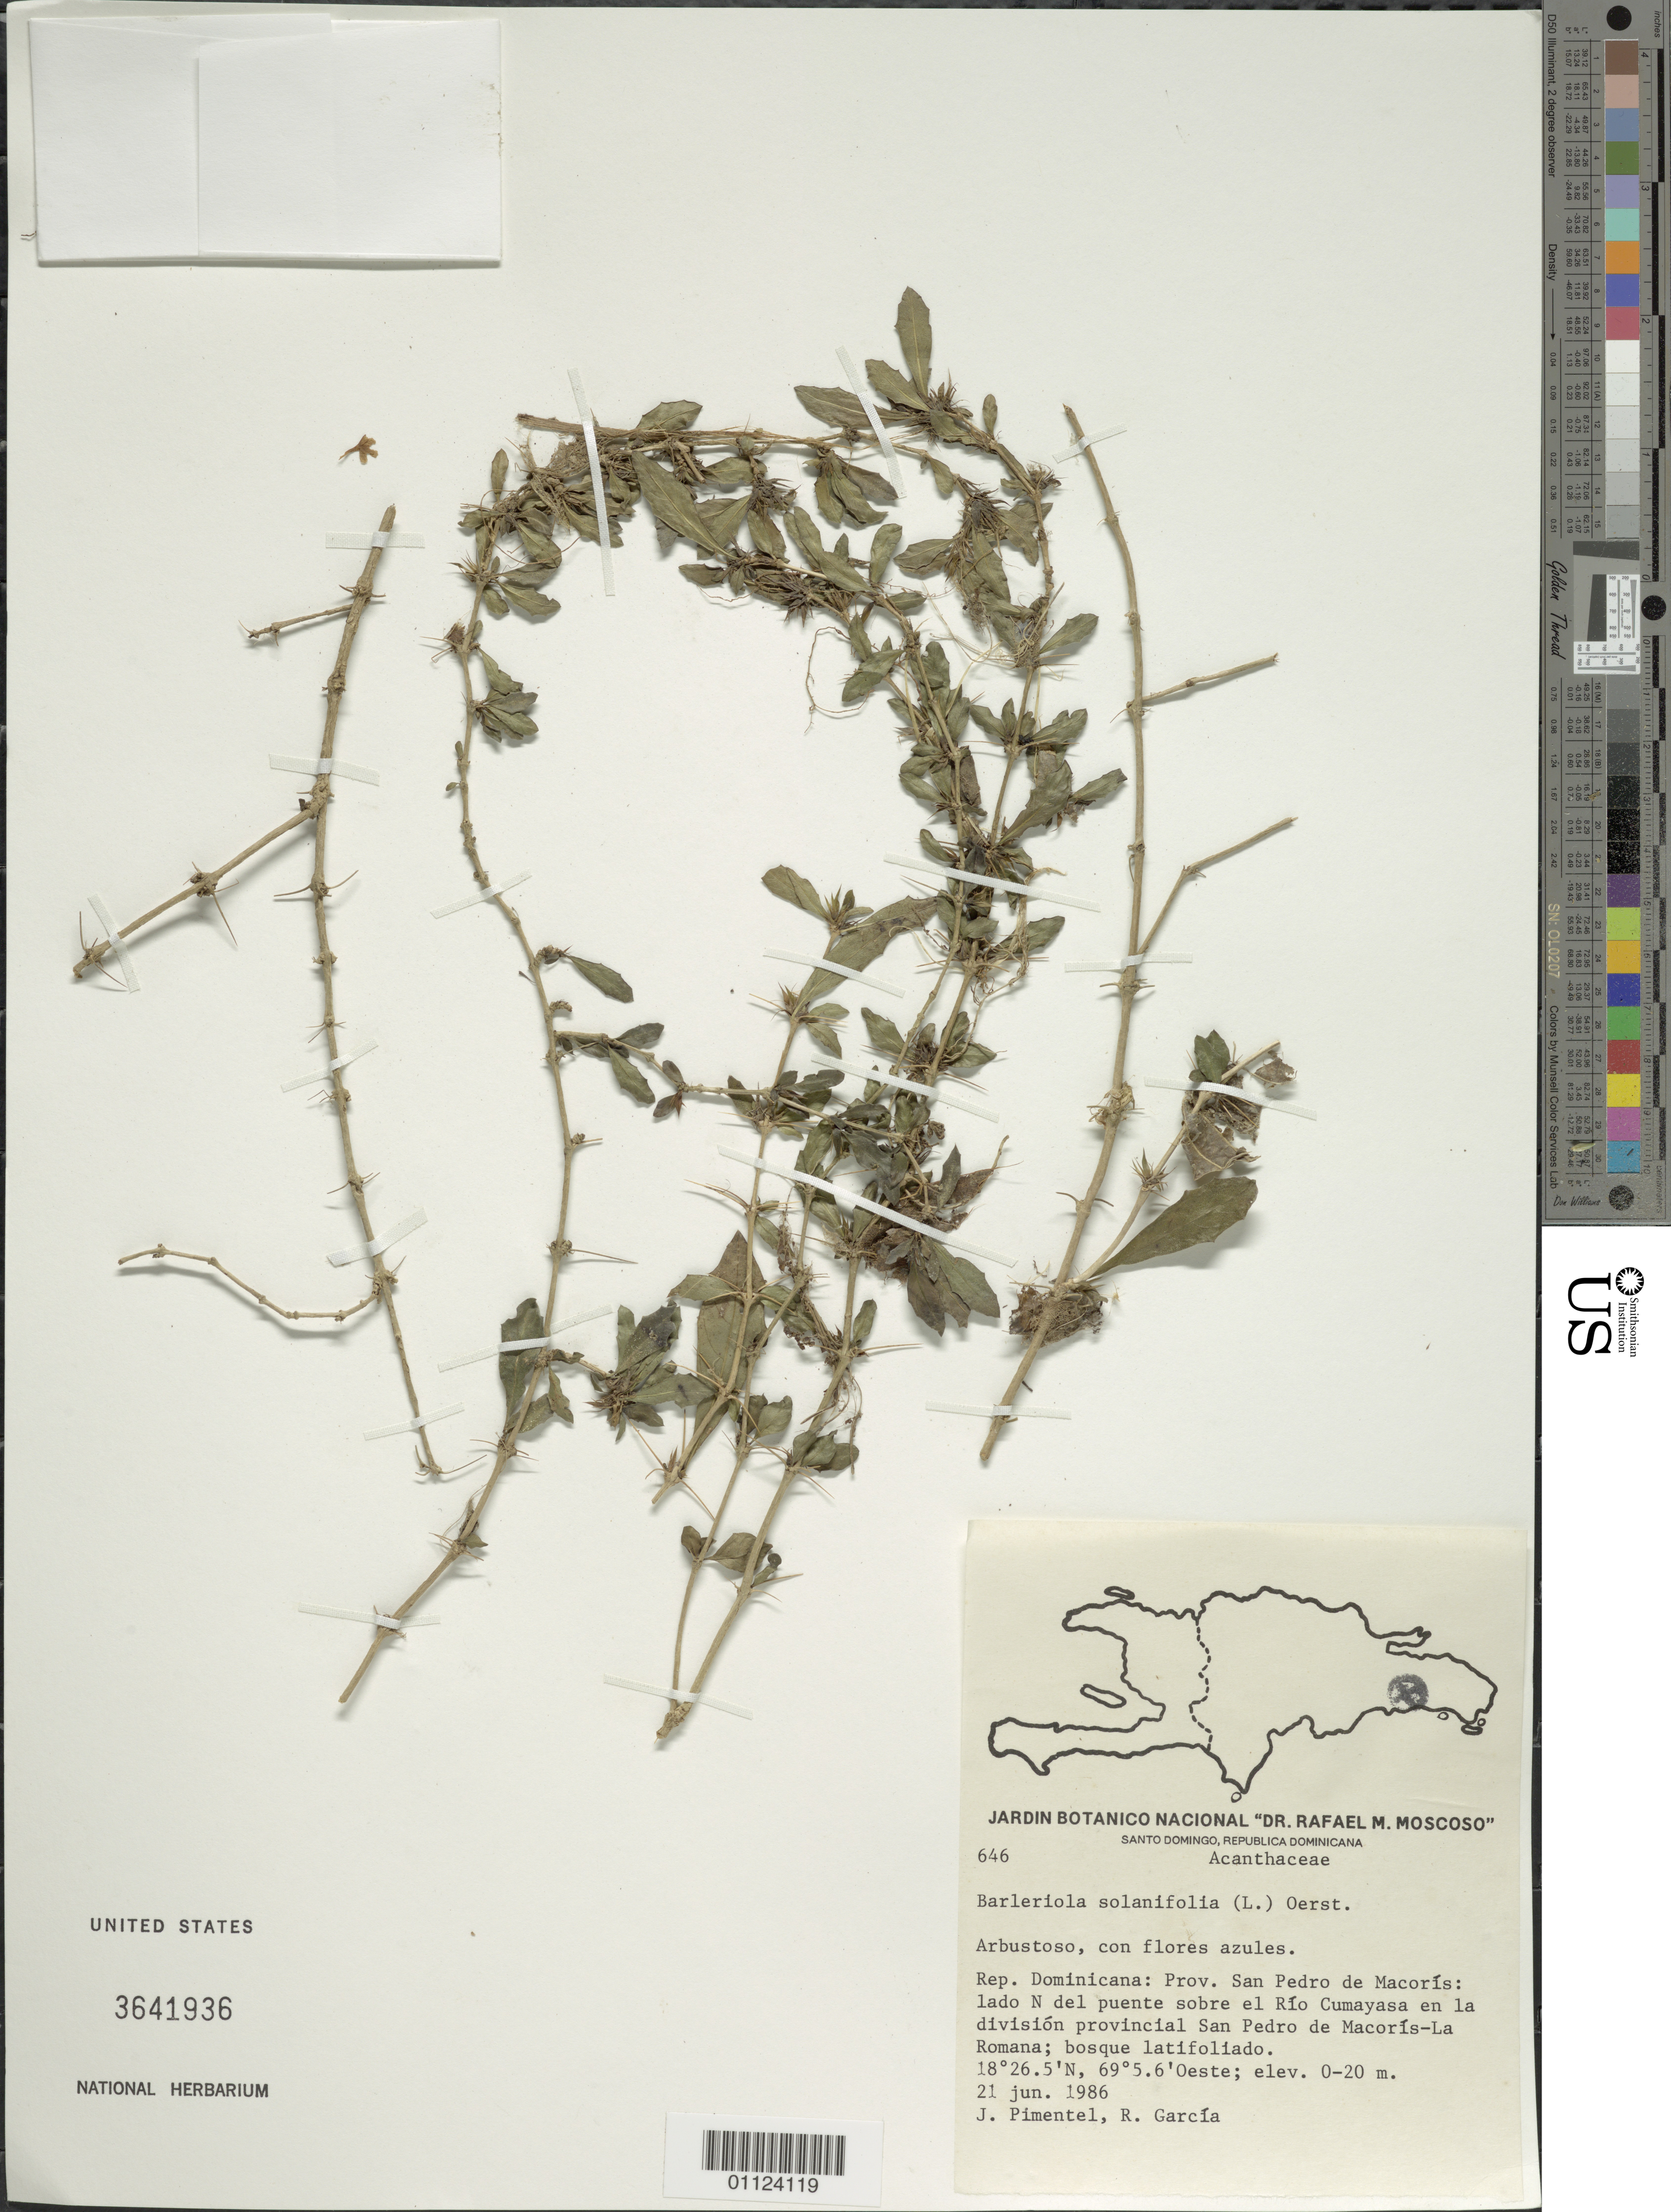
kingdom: Plantae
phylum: Tracheophyta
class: Magnoliopsida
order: Lamiales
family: Acanthaceae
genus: Barleriola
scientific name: Barleriola solanifolia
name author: (L.) Oerst. ex Lindau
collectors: J. Pimentel & R. G. García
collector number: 646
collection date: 1986-06-21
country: Dominican Republic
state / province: San Pedro de Macorís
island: Hispaniola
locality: Río Cumayasa, lado N del puente sobre el río en la división provincial San Pedro de Macorís-La Romana.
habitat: Bosque latifoliado.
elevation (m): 0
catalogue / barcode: US 3641936